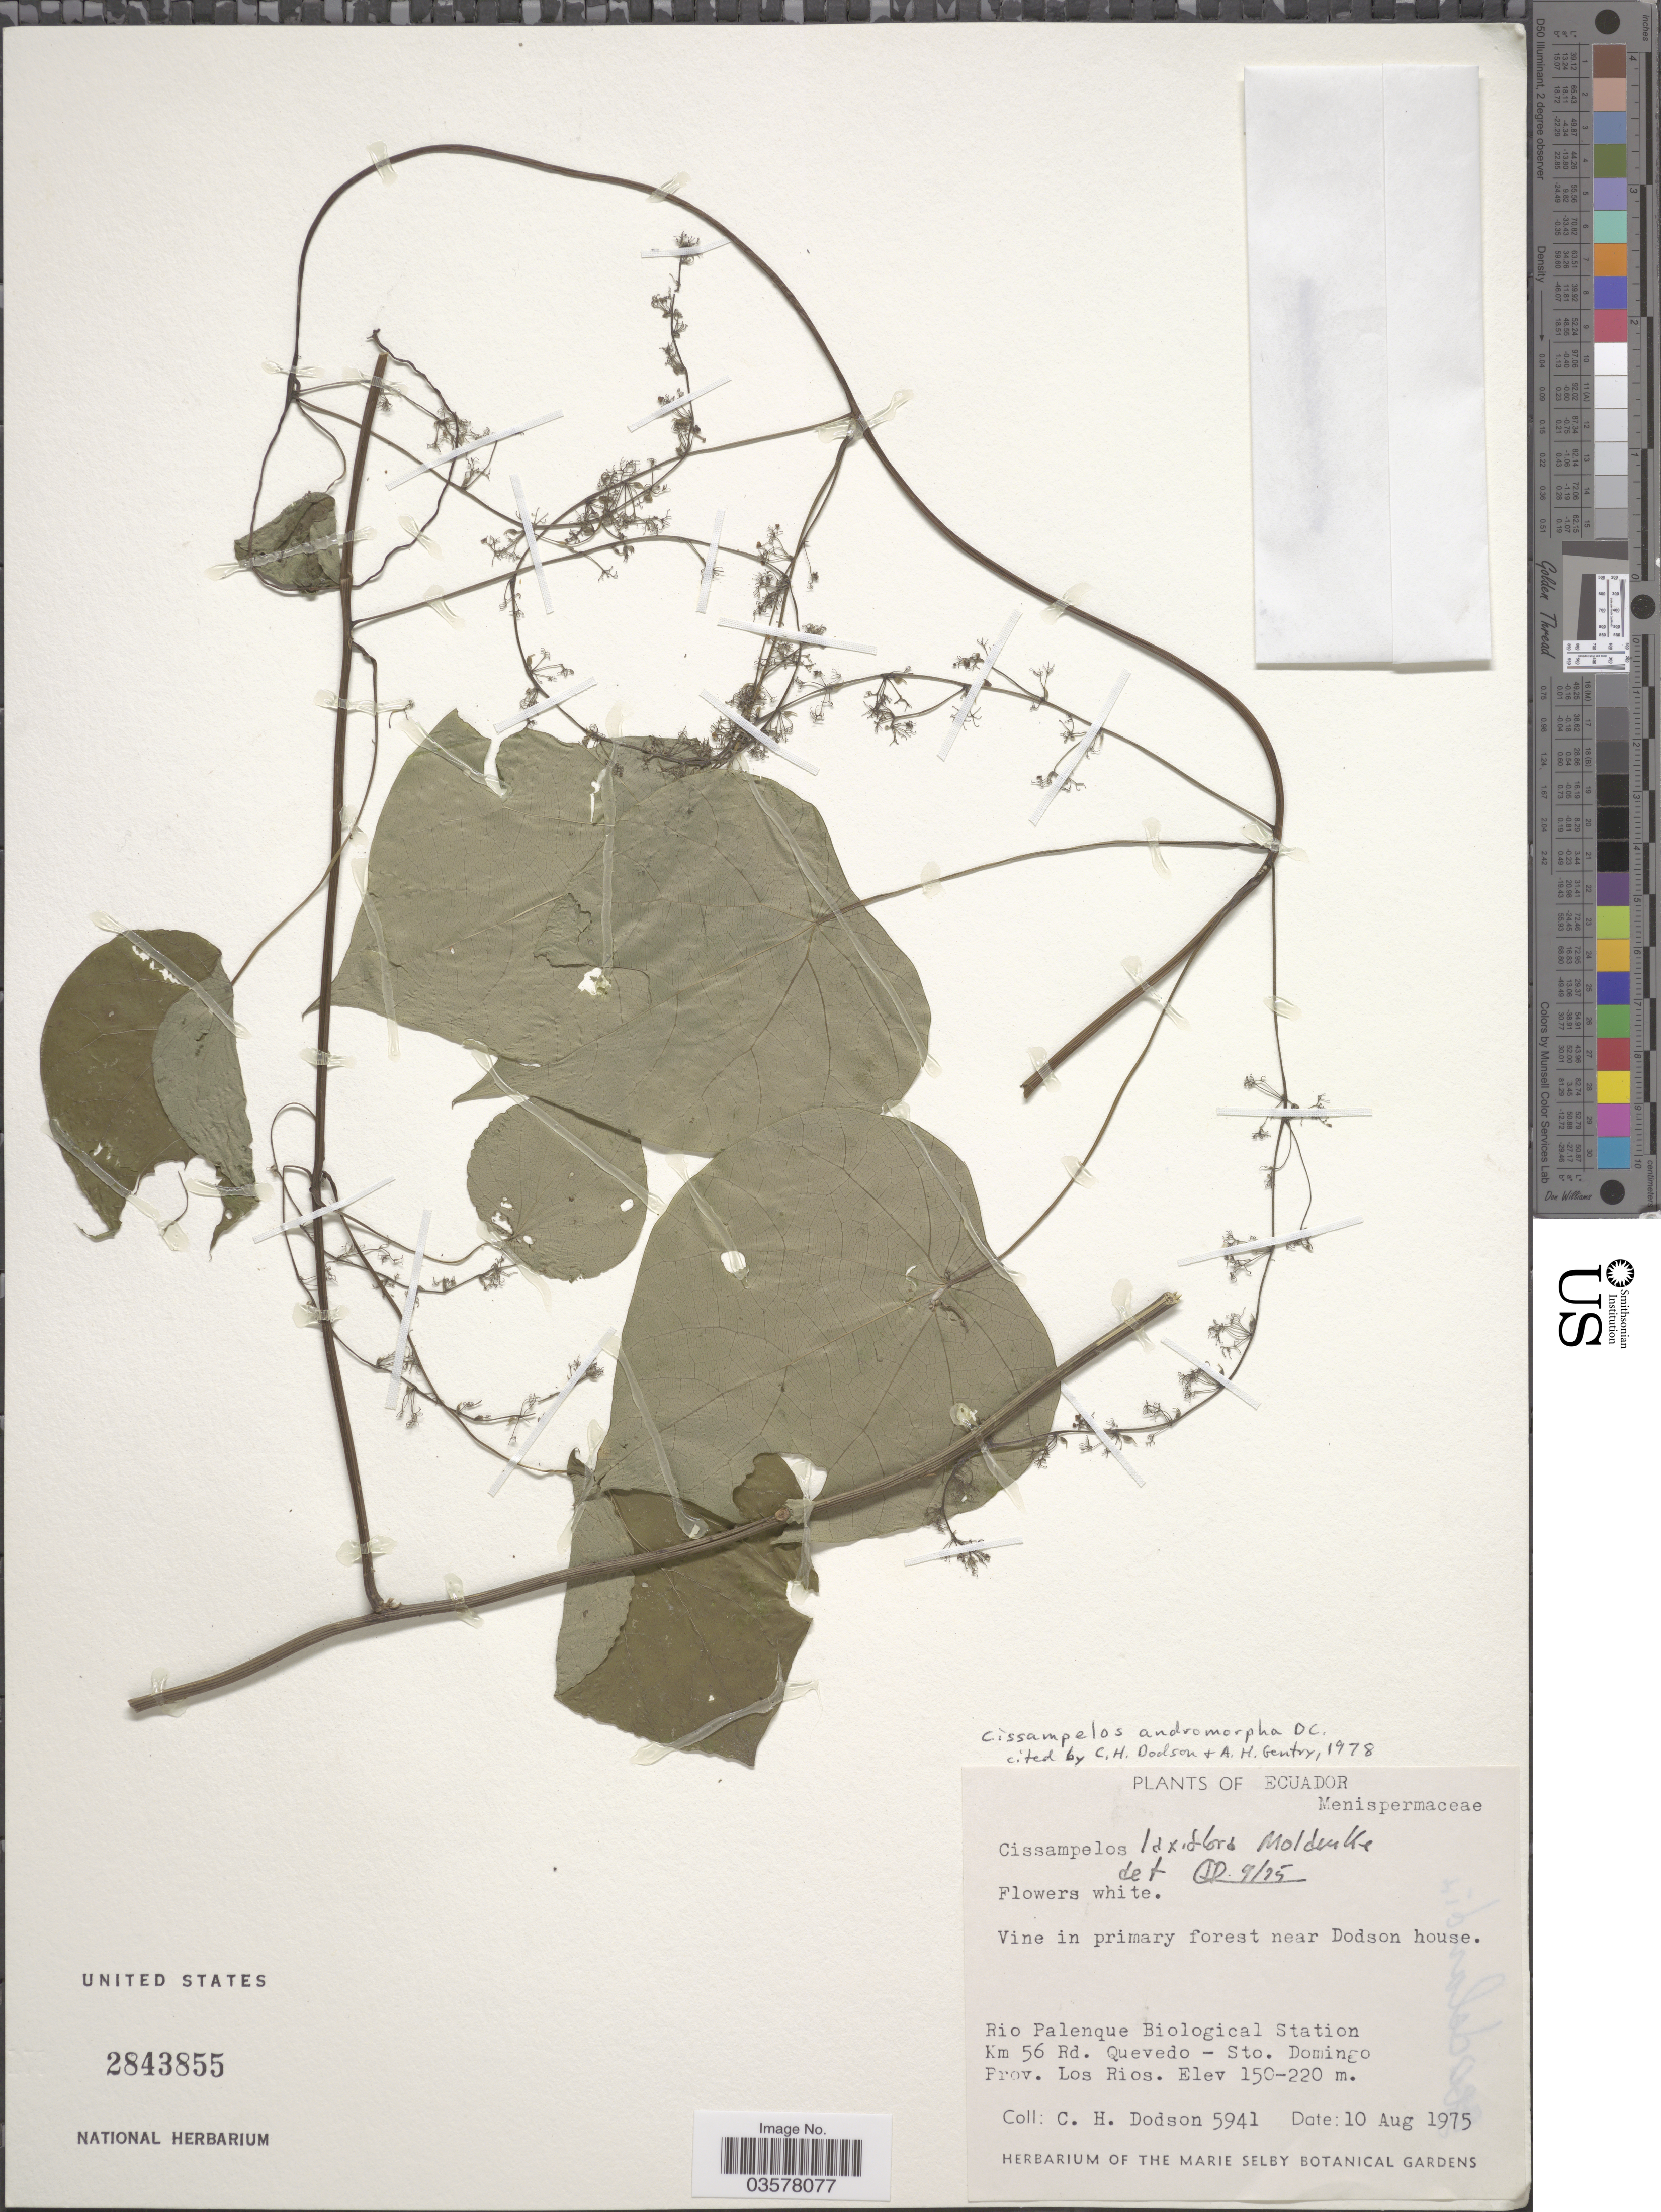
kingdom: Plantae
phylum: Tracheophyta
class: Magnoliopsida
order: Ranunculales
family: Menispermaceae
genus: Cissampelos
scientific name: Cissampelos andromorpha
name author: DC.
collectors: C. H. Dodson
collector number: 5941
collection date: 1975-08-10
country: Ecuador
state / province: Los Ríos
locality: Rio Palenque Biological Station Km 56 Rd. Quevedo - Sto. Domingo.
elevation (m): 150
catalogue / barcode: US 2843855